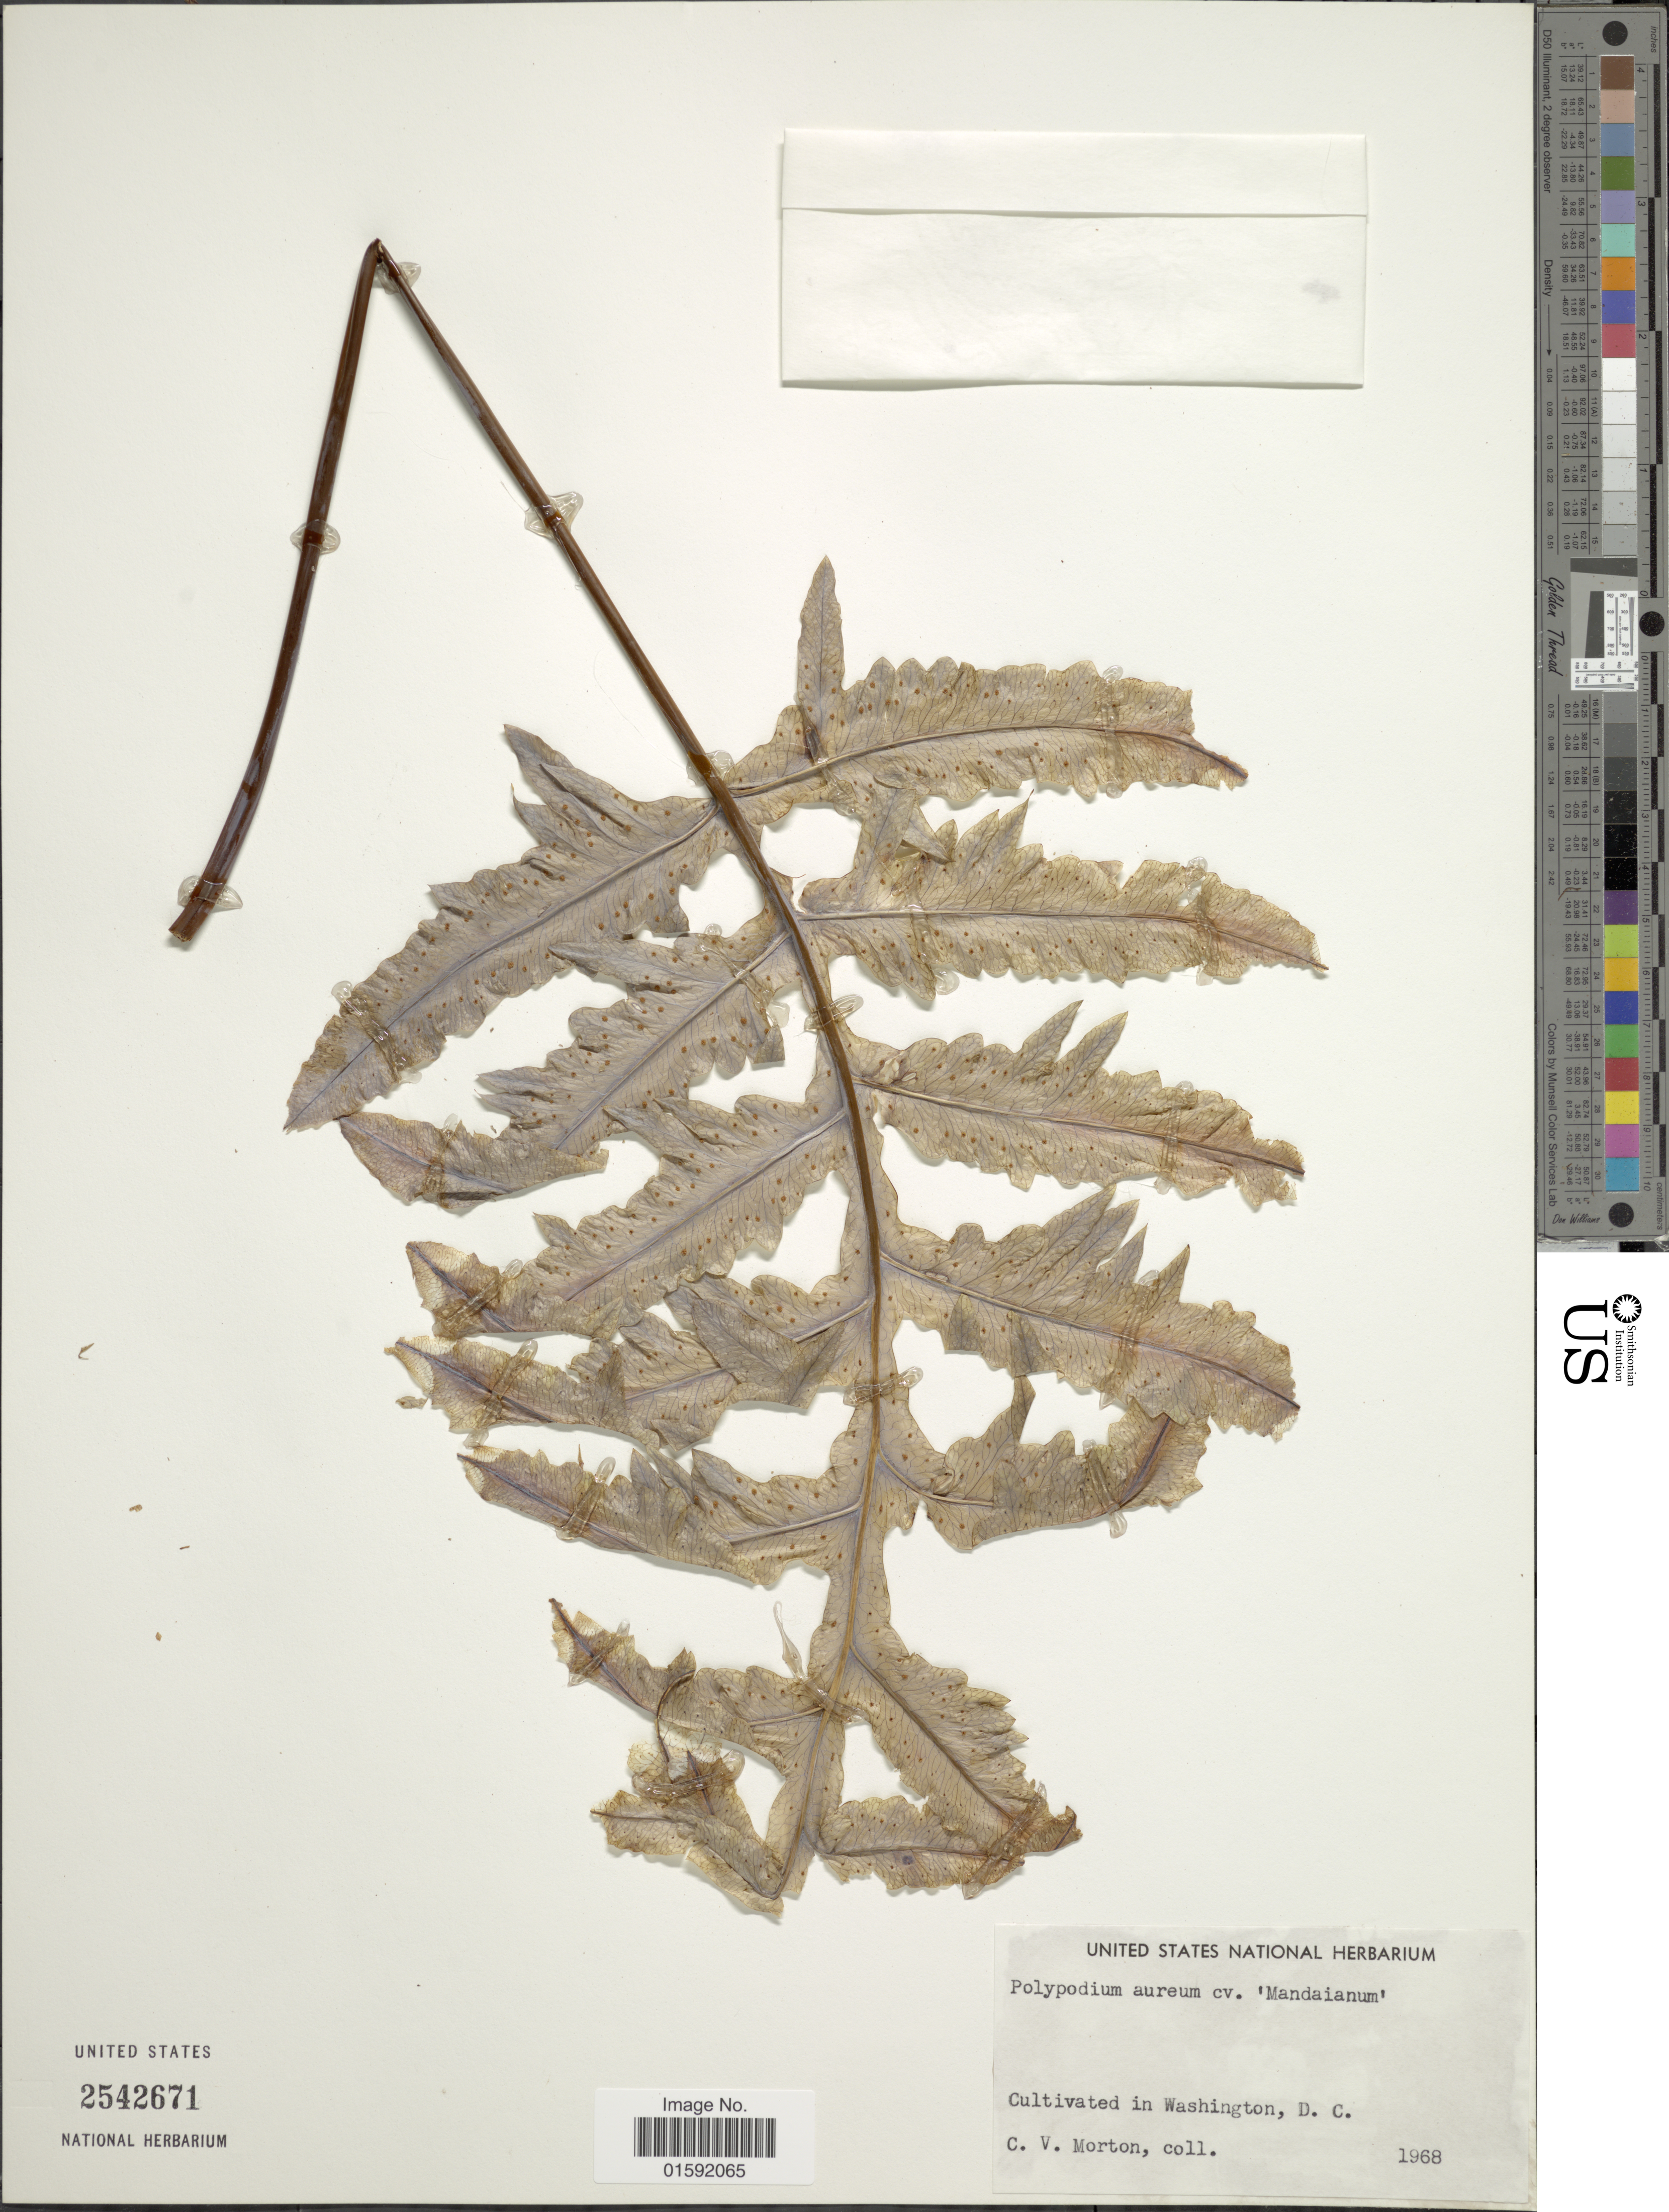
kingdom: Plantae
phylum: Tracheophyta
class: Polypodiopsida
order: Polypodiales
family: Polypodiaceae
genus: Phlebodium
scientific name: Phlebodium aureum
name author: (L.) J. Sm.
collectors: C. V. Morton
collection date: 1968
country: United States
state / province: District of Columbia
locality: Washinton, D.C.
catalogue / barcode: US 2542671